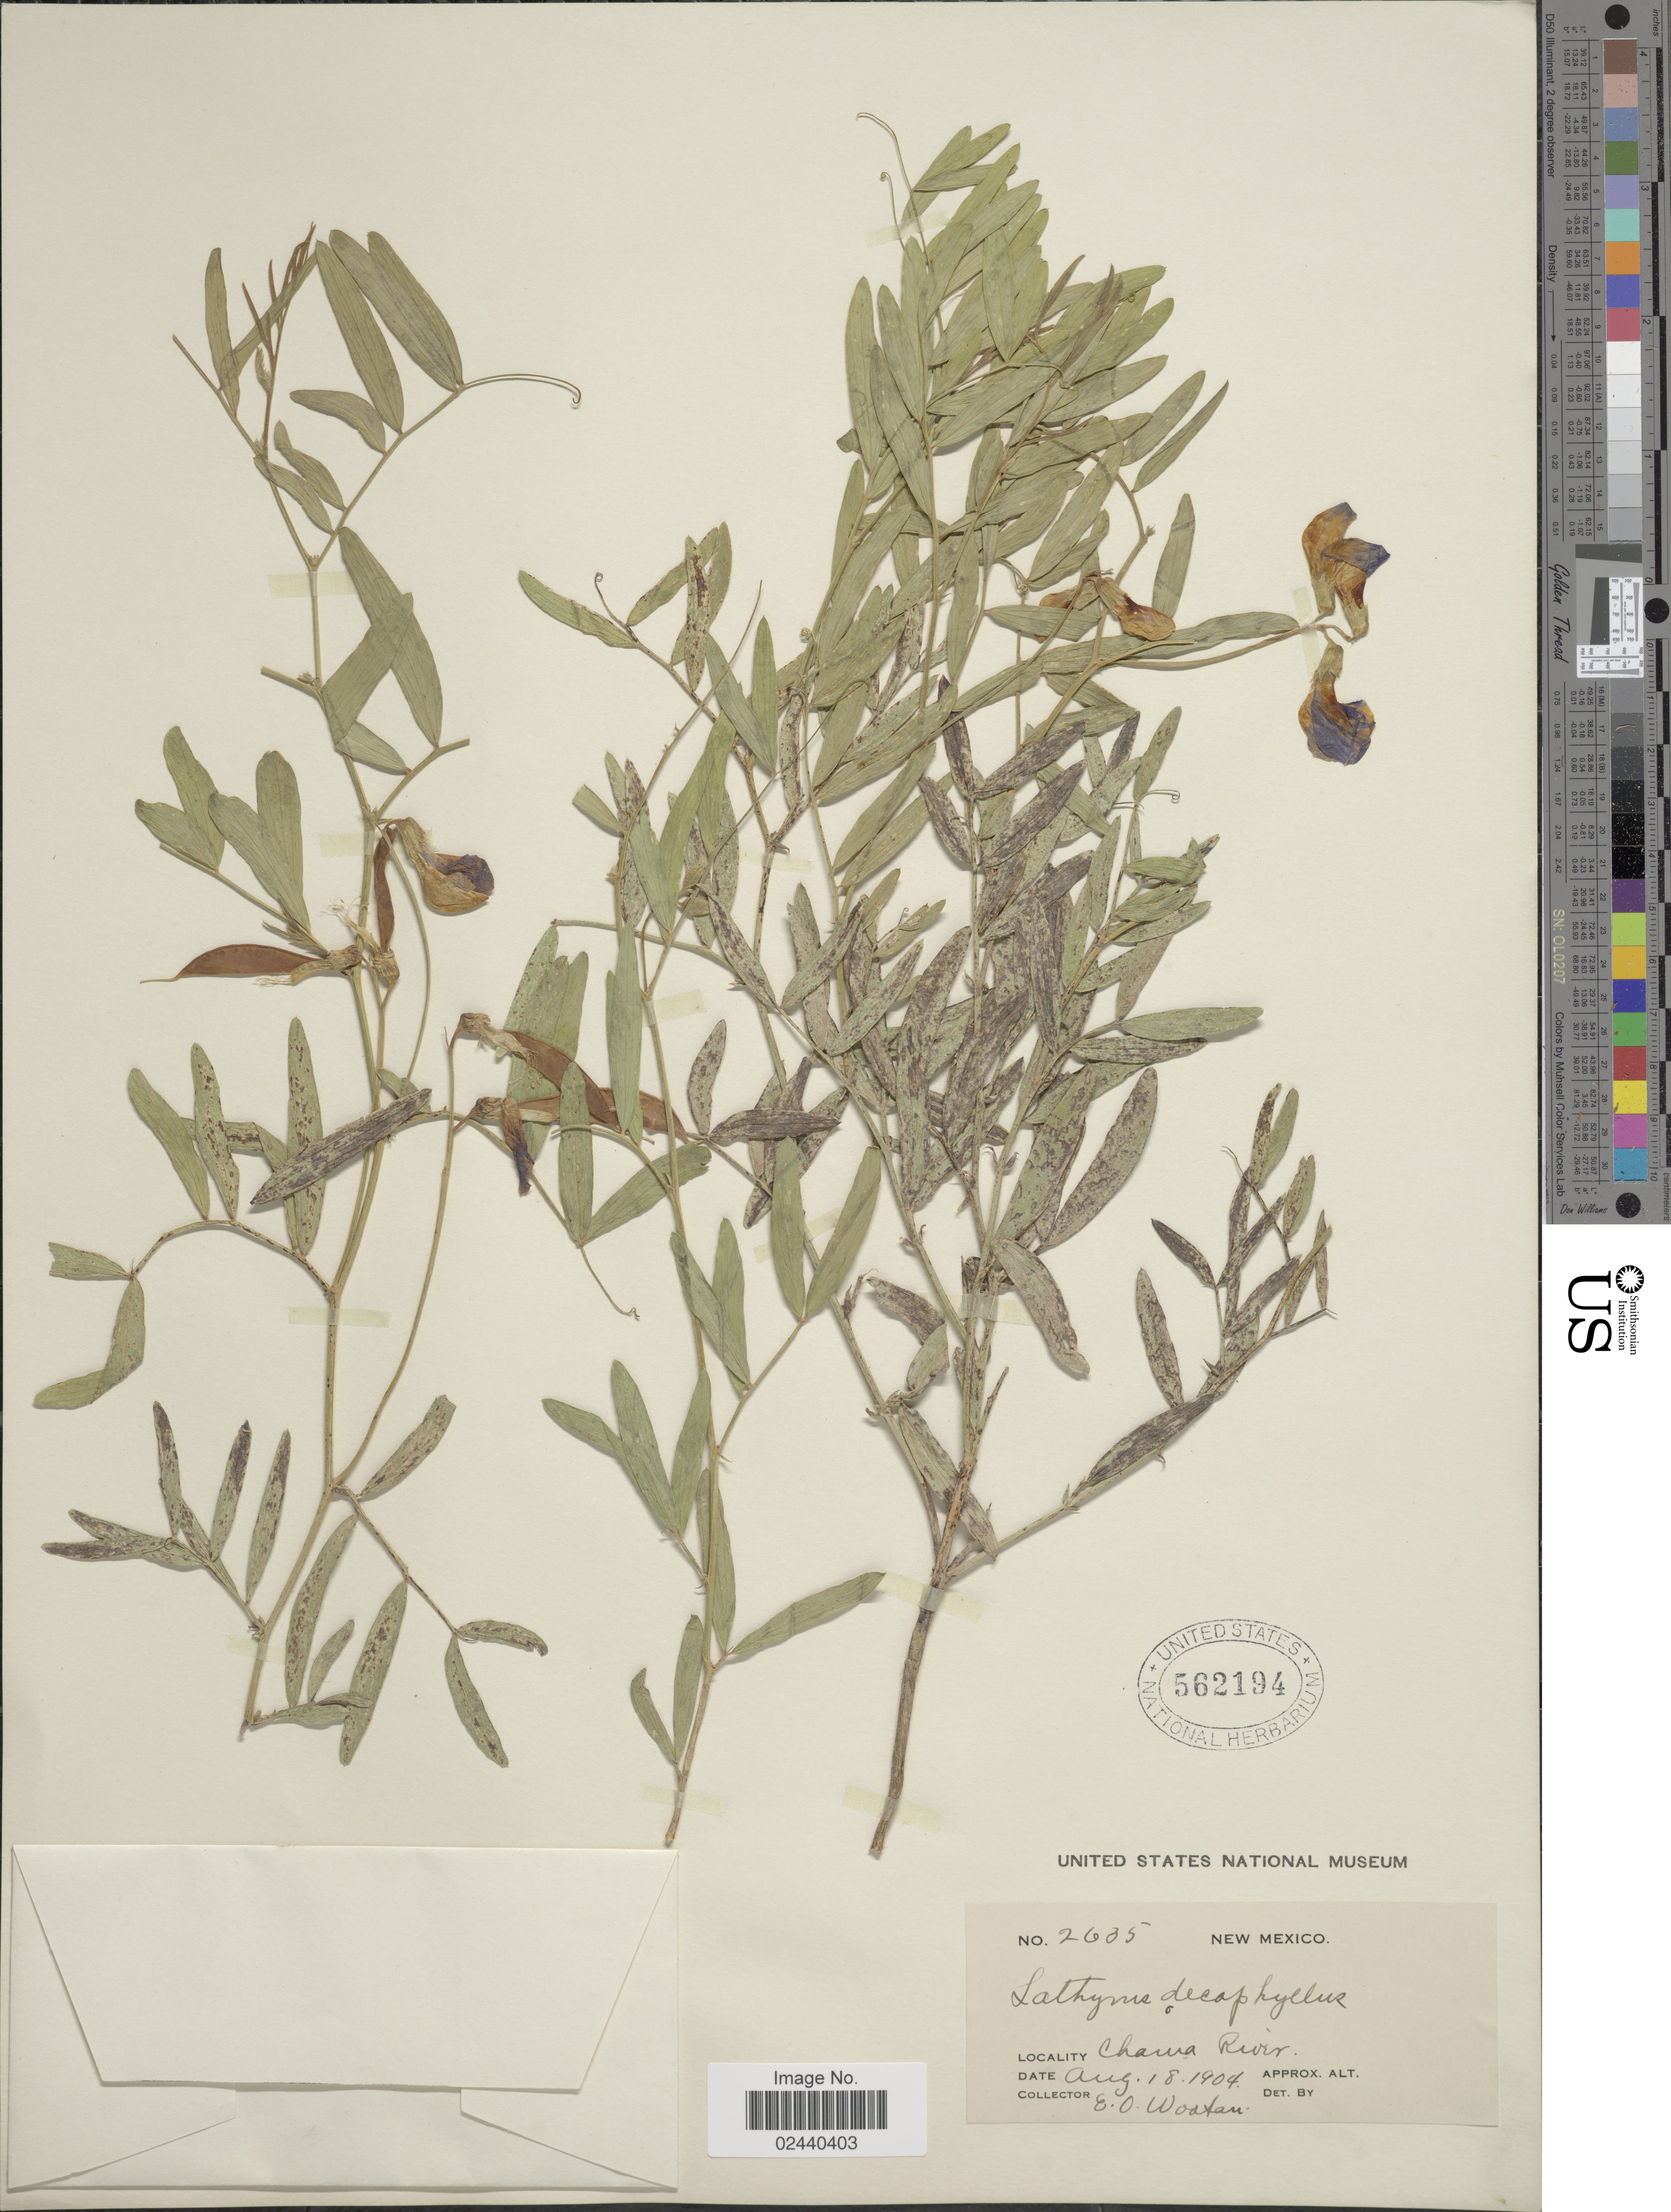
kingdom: Plantae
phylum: Tracheophyta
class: Magnoliopsida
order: Fabales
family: Fabaceae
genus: Lathyrus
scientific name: Lathyrus eucosmus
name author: Butters & H. St. John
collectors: E. O. Wooton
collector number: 2635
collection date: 1904-08-18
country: United States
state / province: New Mexico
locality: Chama River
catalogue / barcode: US 562194